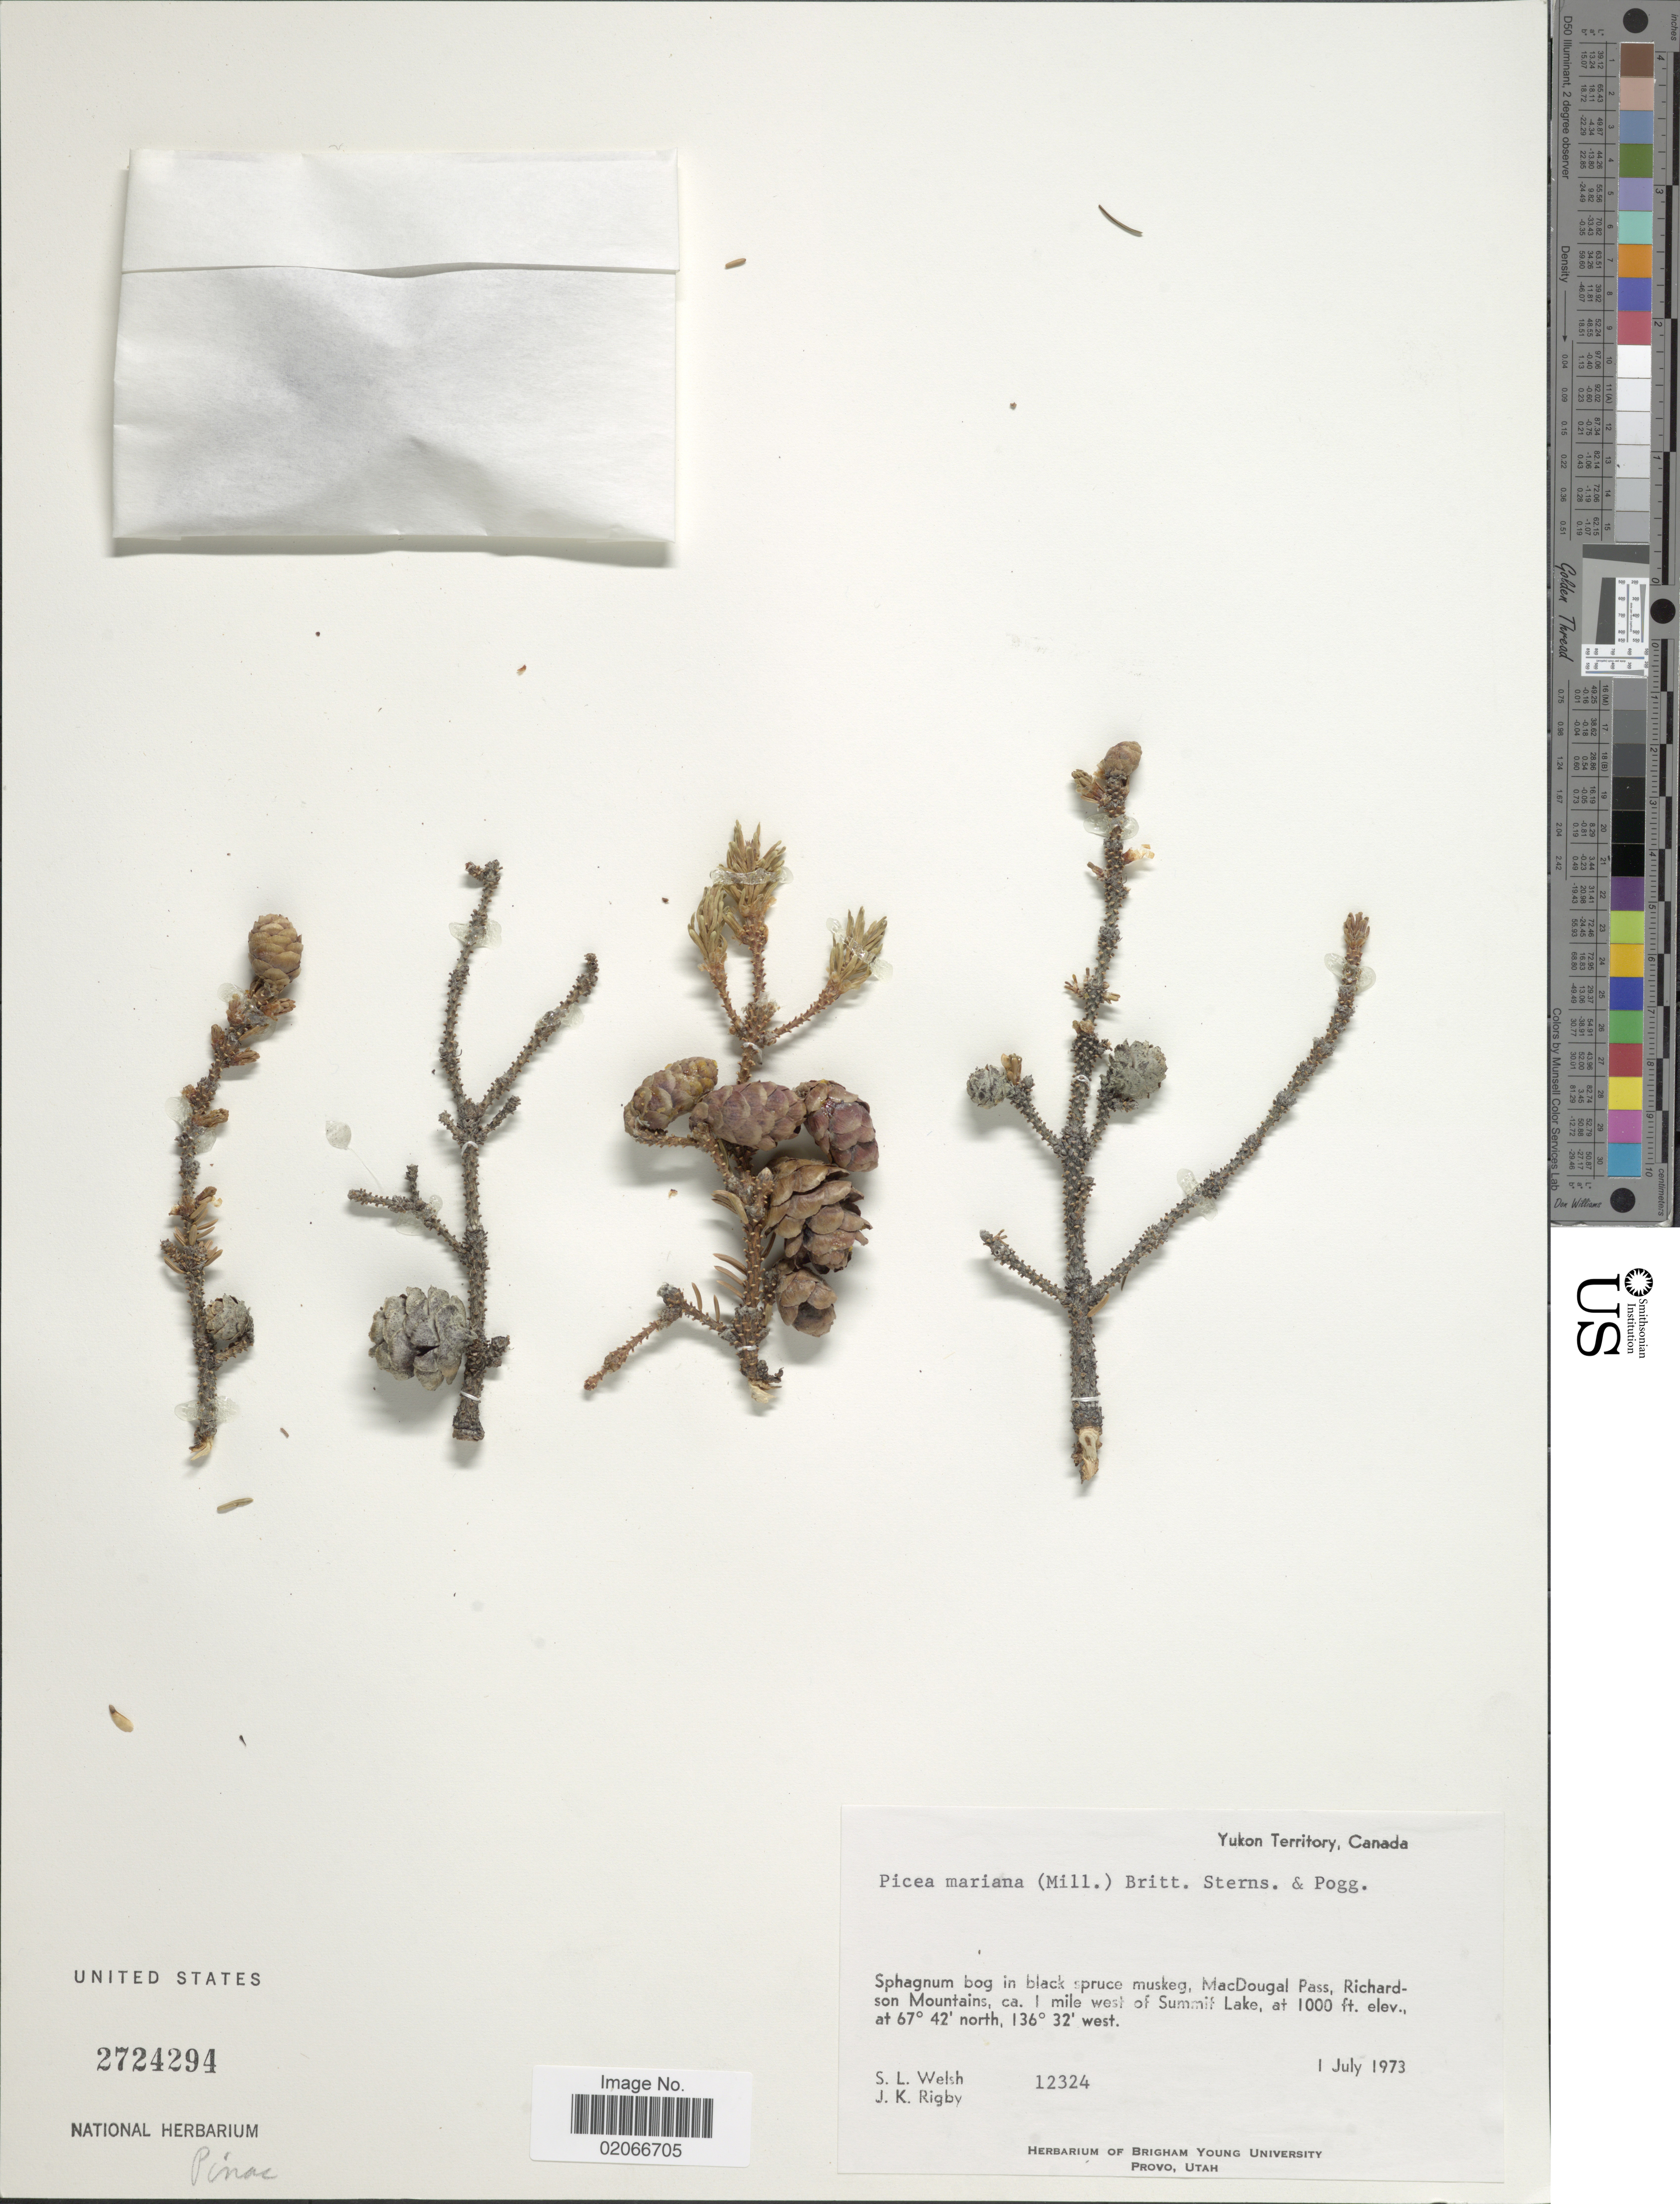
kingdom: Plantae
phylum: Tracheophyta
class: Pinopsida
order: Pinales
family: Pinaceae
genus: Picea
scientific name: Picea mariana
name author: (Mill.) Britton, Stearns & Poggenb.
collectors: S. Welsh & J. Rigby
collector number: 12324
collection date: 1973-07-01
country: Canada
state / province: Yukon Territory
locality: Macdougal Pass, Richardson Mountains, ca 1 mile west of Summit Lake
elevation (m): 305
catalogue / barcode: US 2724294